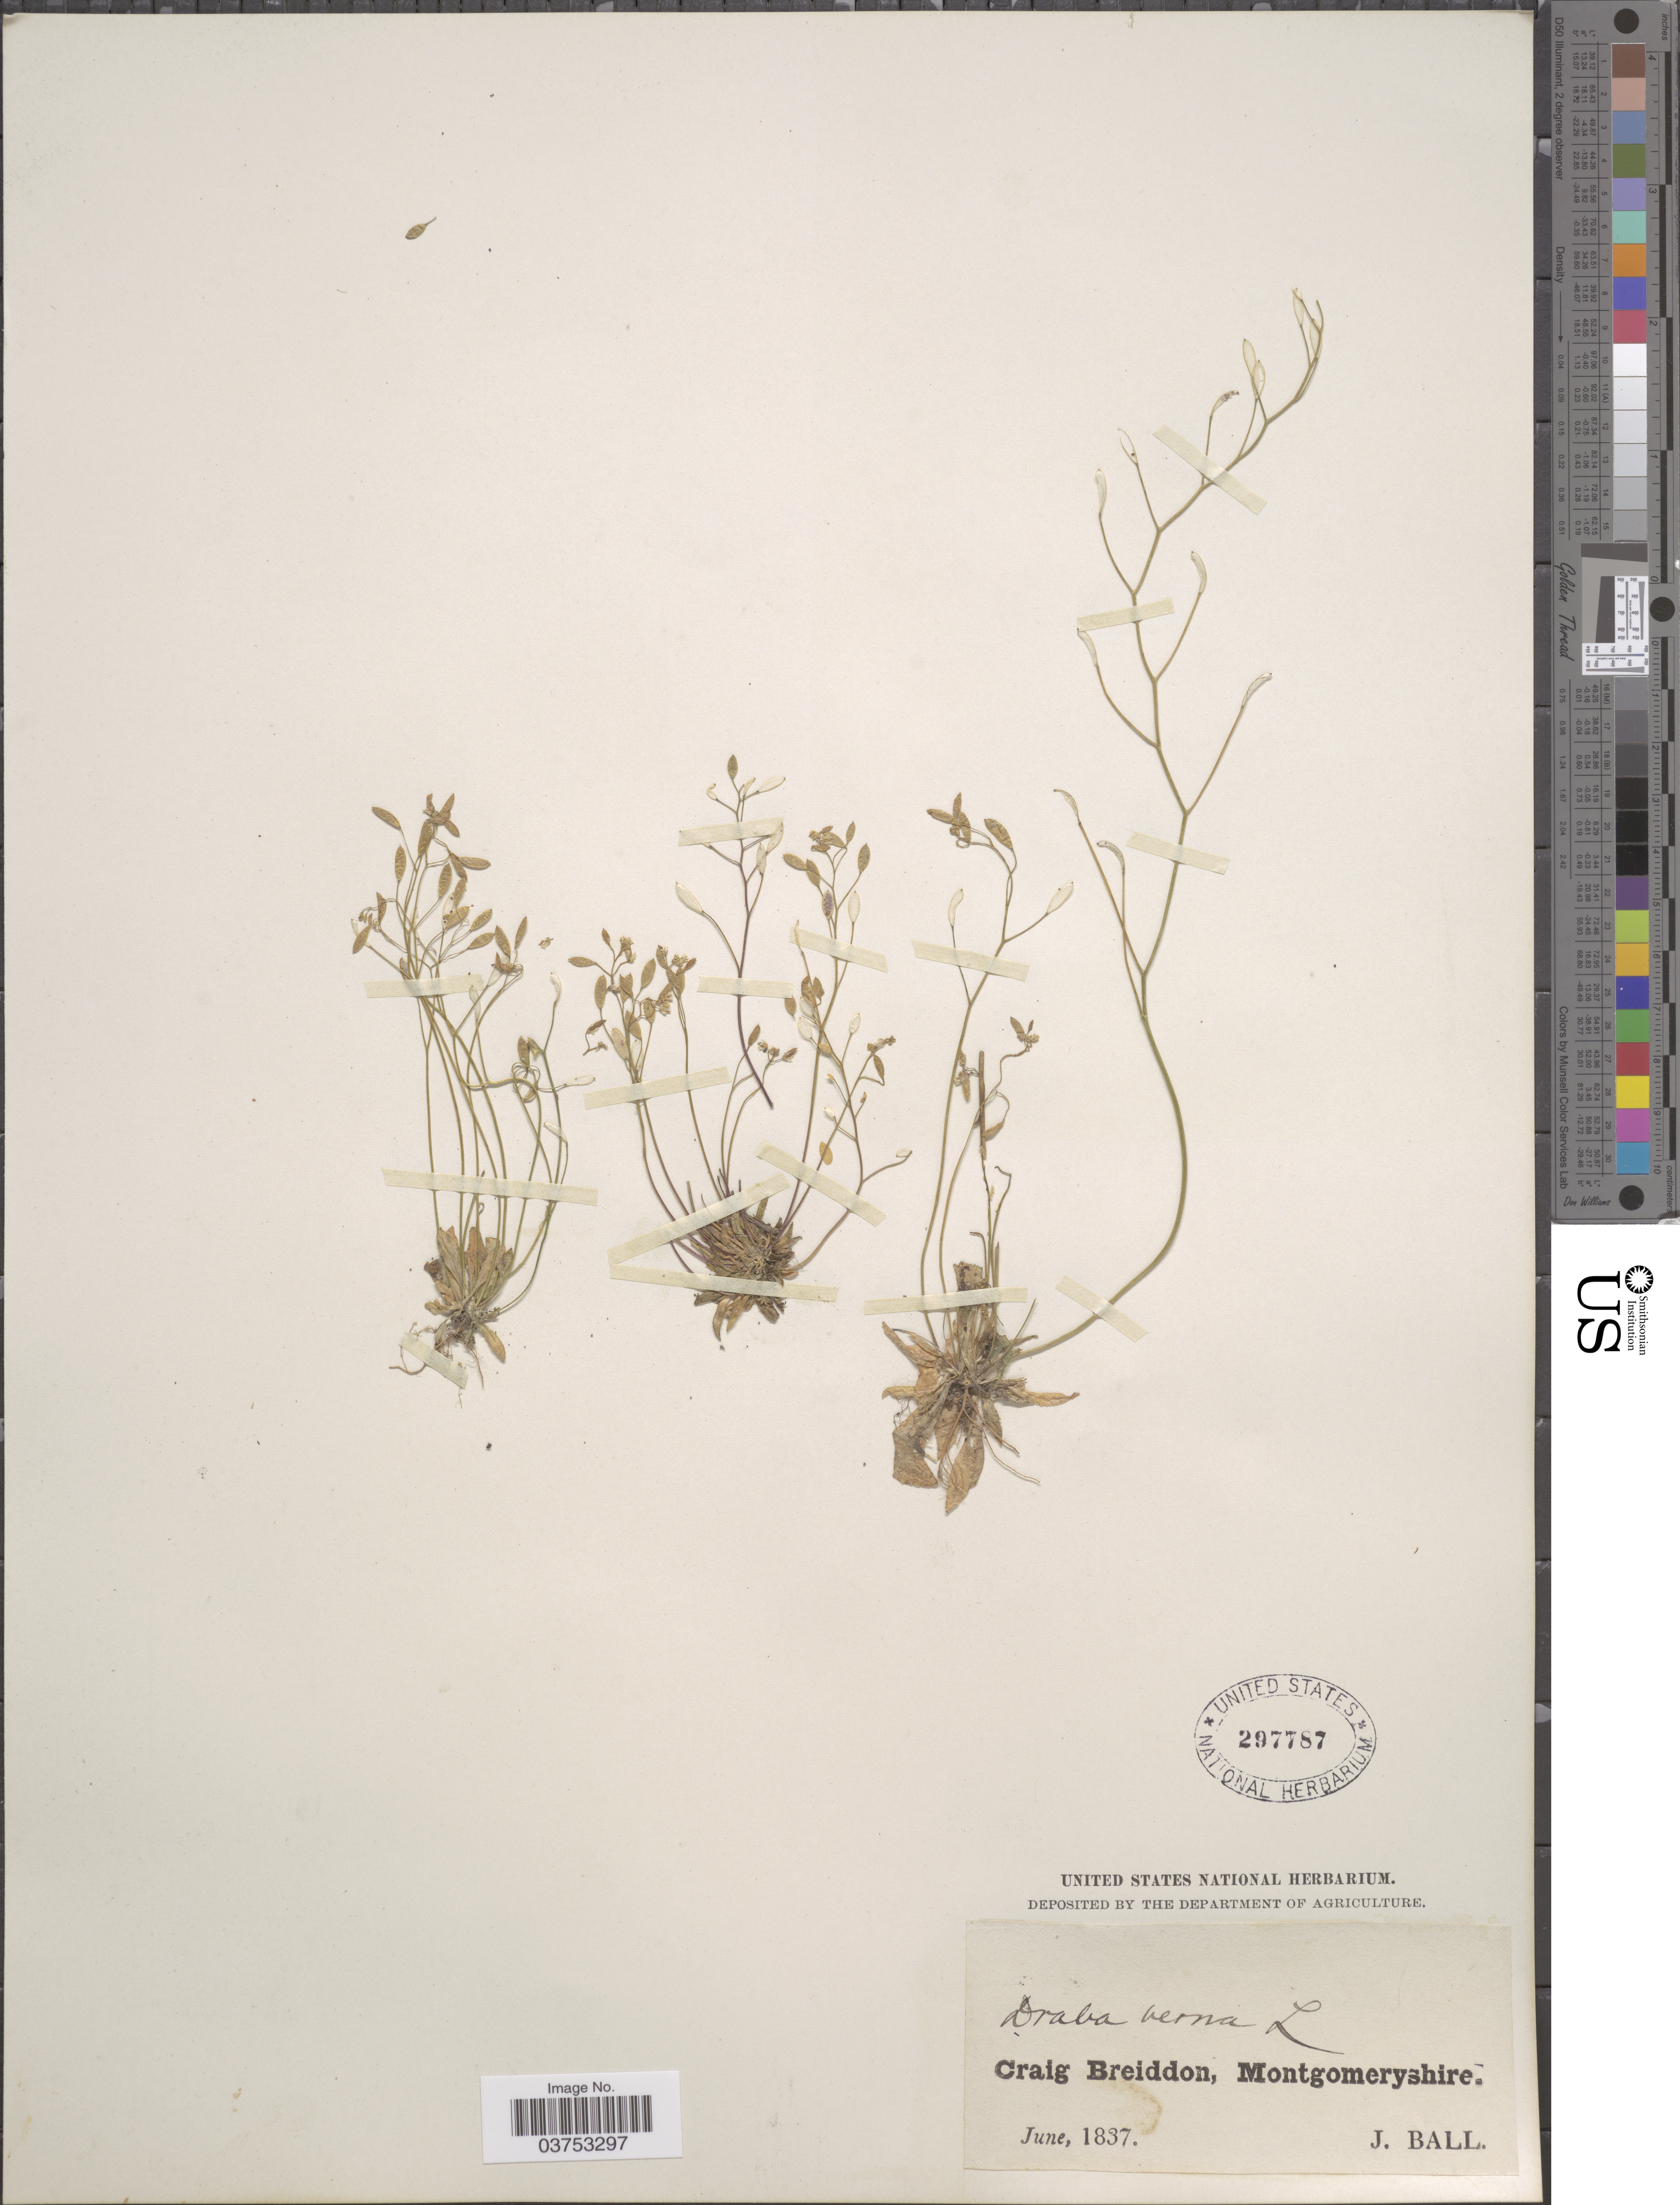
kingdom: Plantae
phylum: Tracheophyta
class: Magnoliopsida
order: Brassicales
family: Brassicaceae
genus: Draba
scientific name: Draba verna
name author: L.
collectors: J. Ball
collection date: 1837-06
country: United Kingdom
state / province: Wales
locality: Craig Breiddon, Montgomeryshire.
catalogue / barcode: US 297787